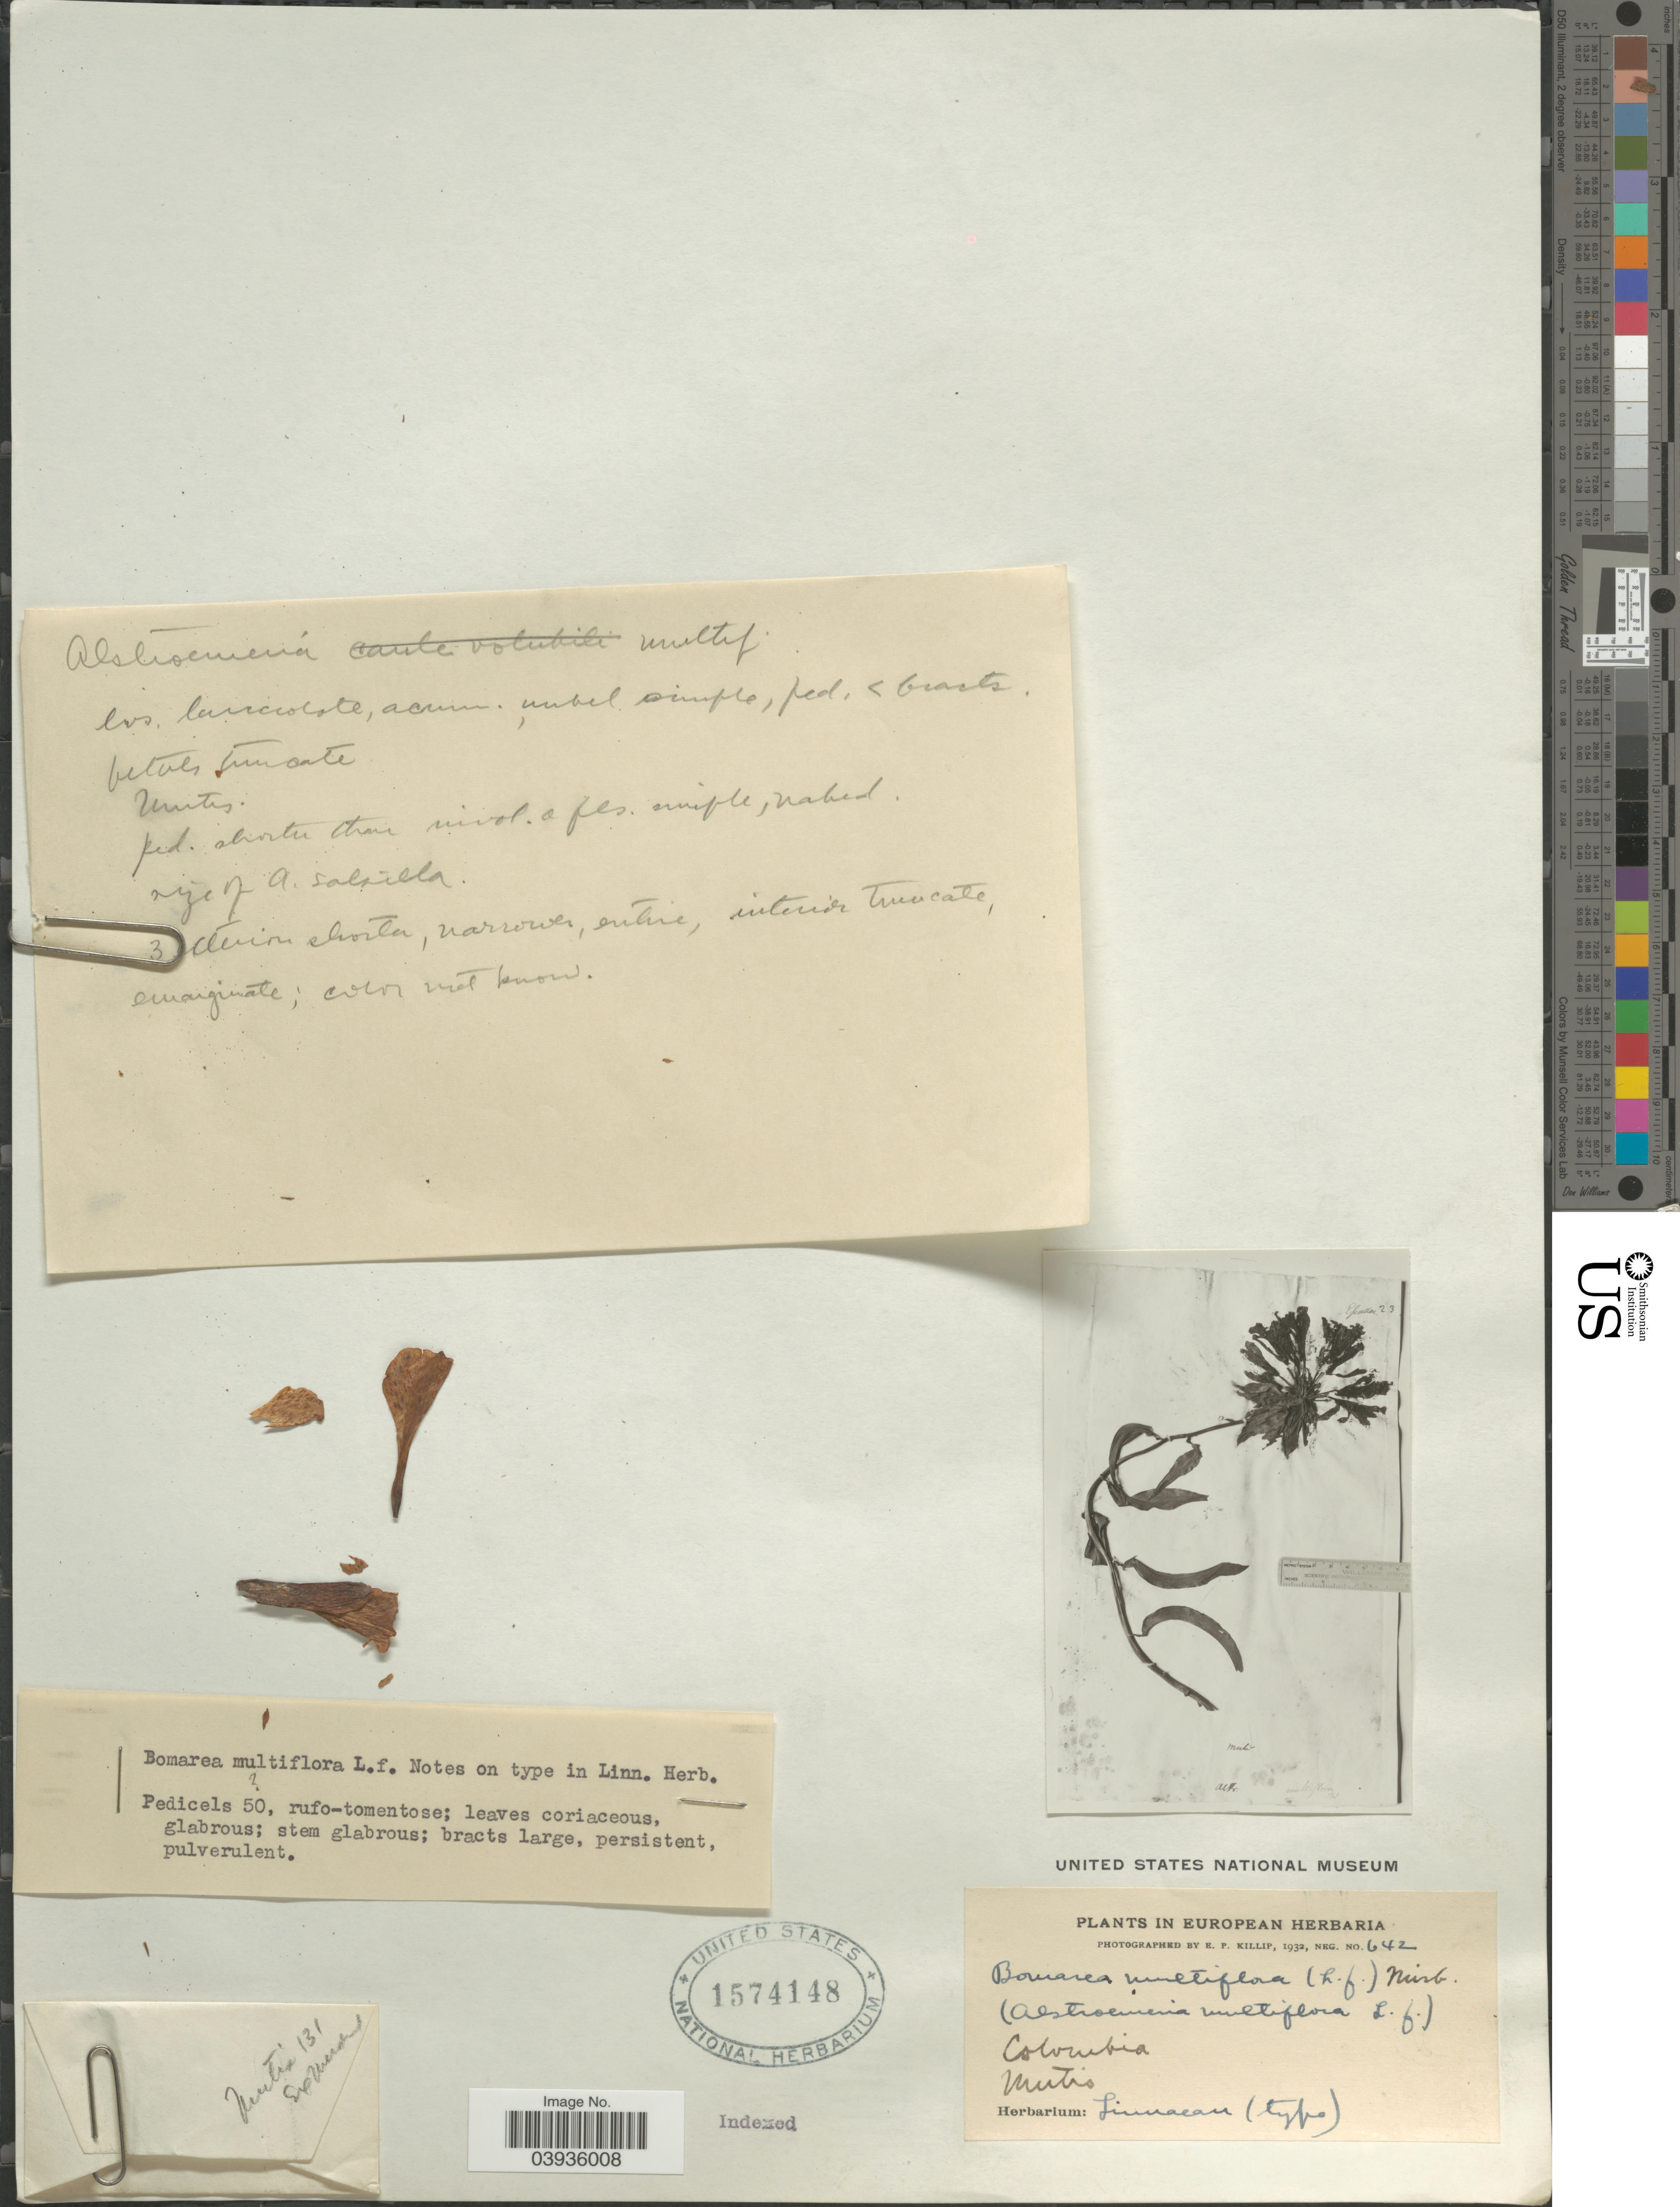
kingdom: Plantae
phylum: Tracheophyta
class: Liliopsida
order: Liliales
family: Alstroemeriaceae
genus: Bomarea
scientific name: Bomarea multiflora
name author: (L. f.) Mirb.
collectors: Ex herb. Linnaean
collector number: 131*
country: Colombia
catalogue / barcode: US 1574148